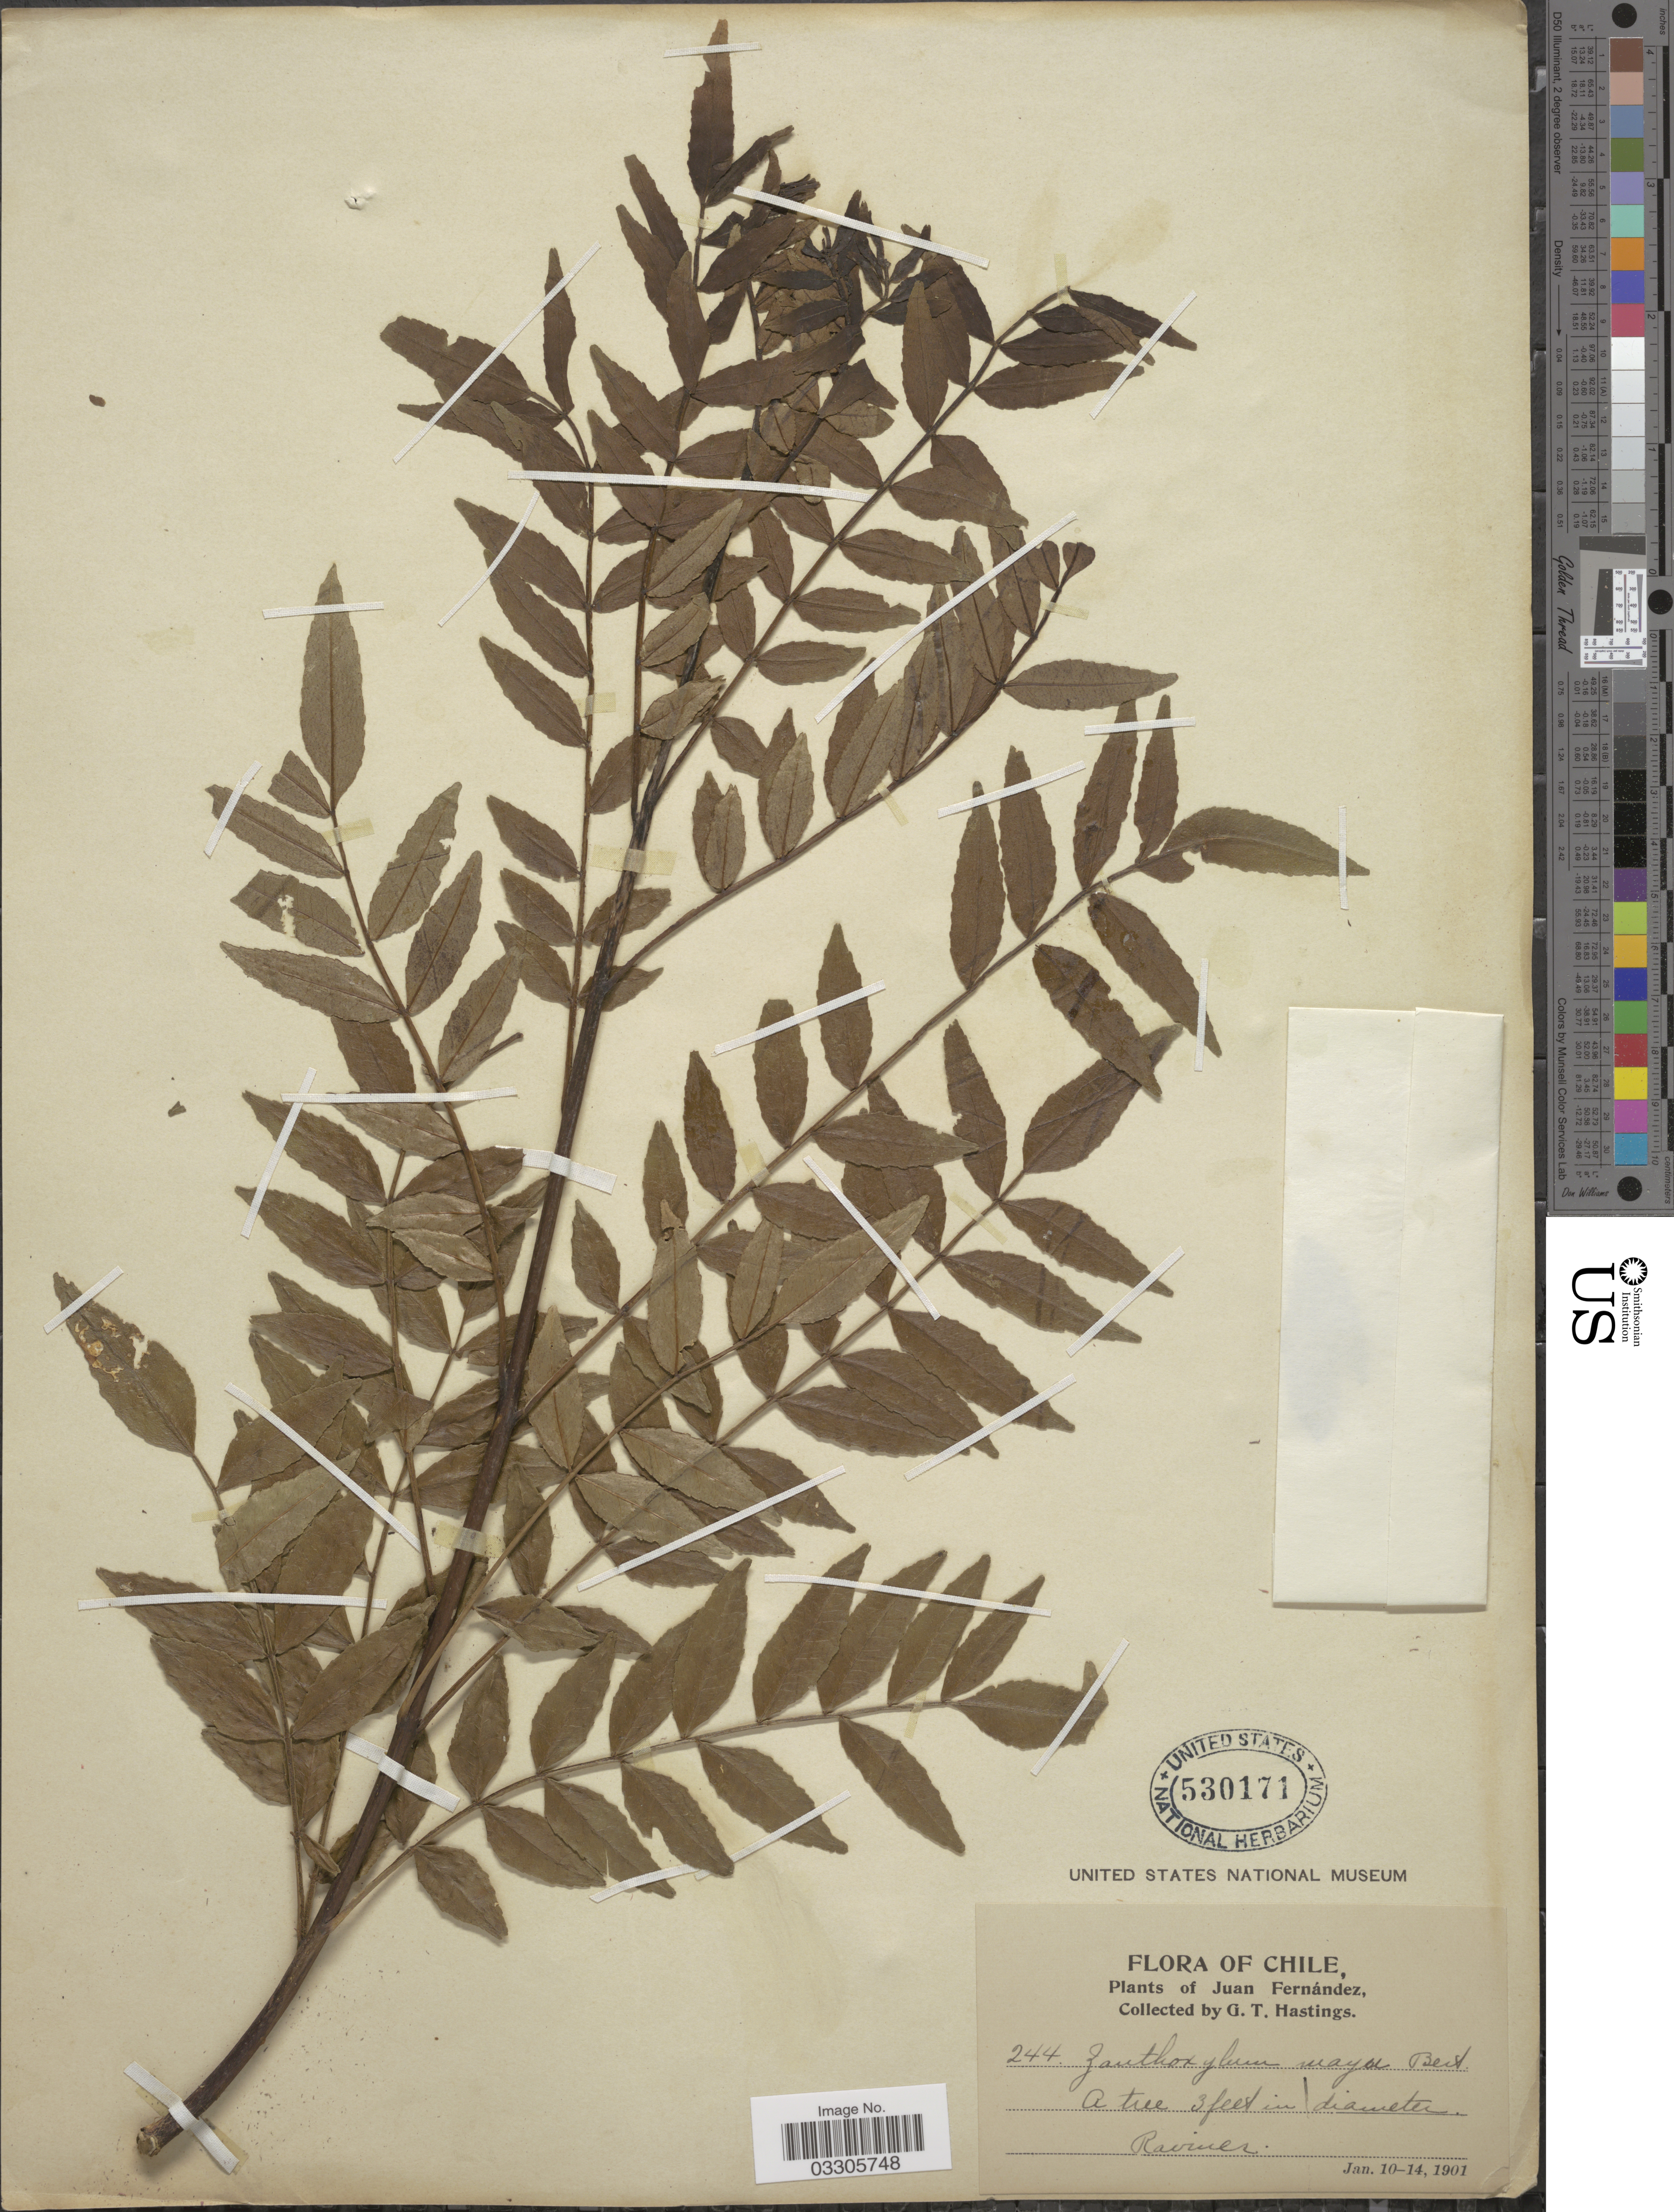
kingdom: Plantae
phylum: Tracheophyta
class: Magnoliopsida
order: Sapindales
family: Rutaceae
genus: Zanthoxylum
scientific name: Zanthoxylum mayu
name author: Bertero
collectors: G. Hastings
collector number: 244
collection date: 1901-01-10/1901-01-14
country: Chile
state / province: Valparaíso (V)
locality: Juan Fernández, Ravines.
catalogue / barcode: US 530171